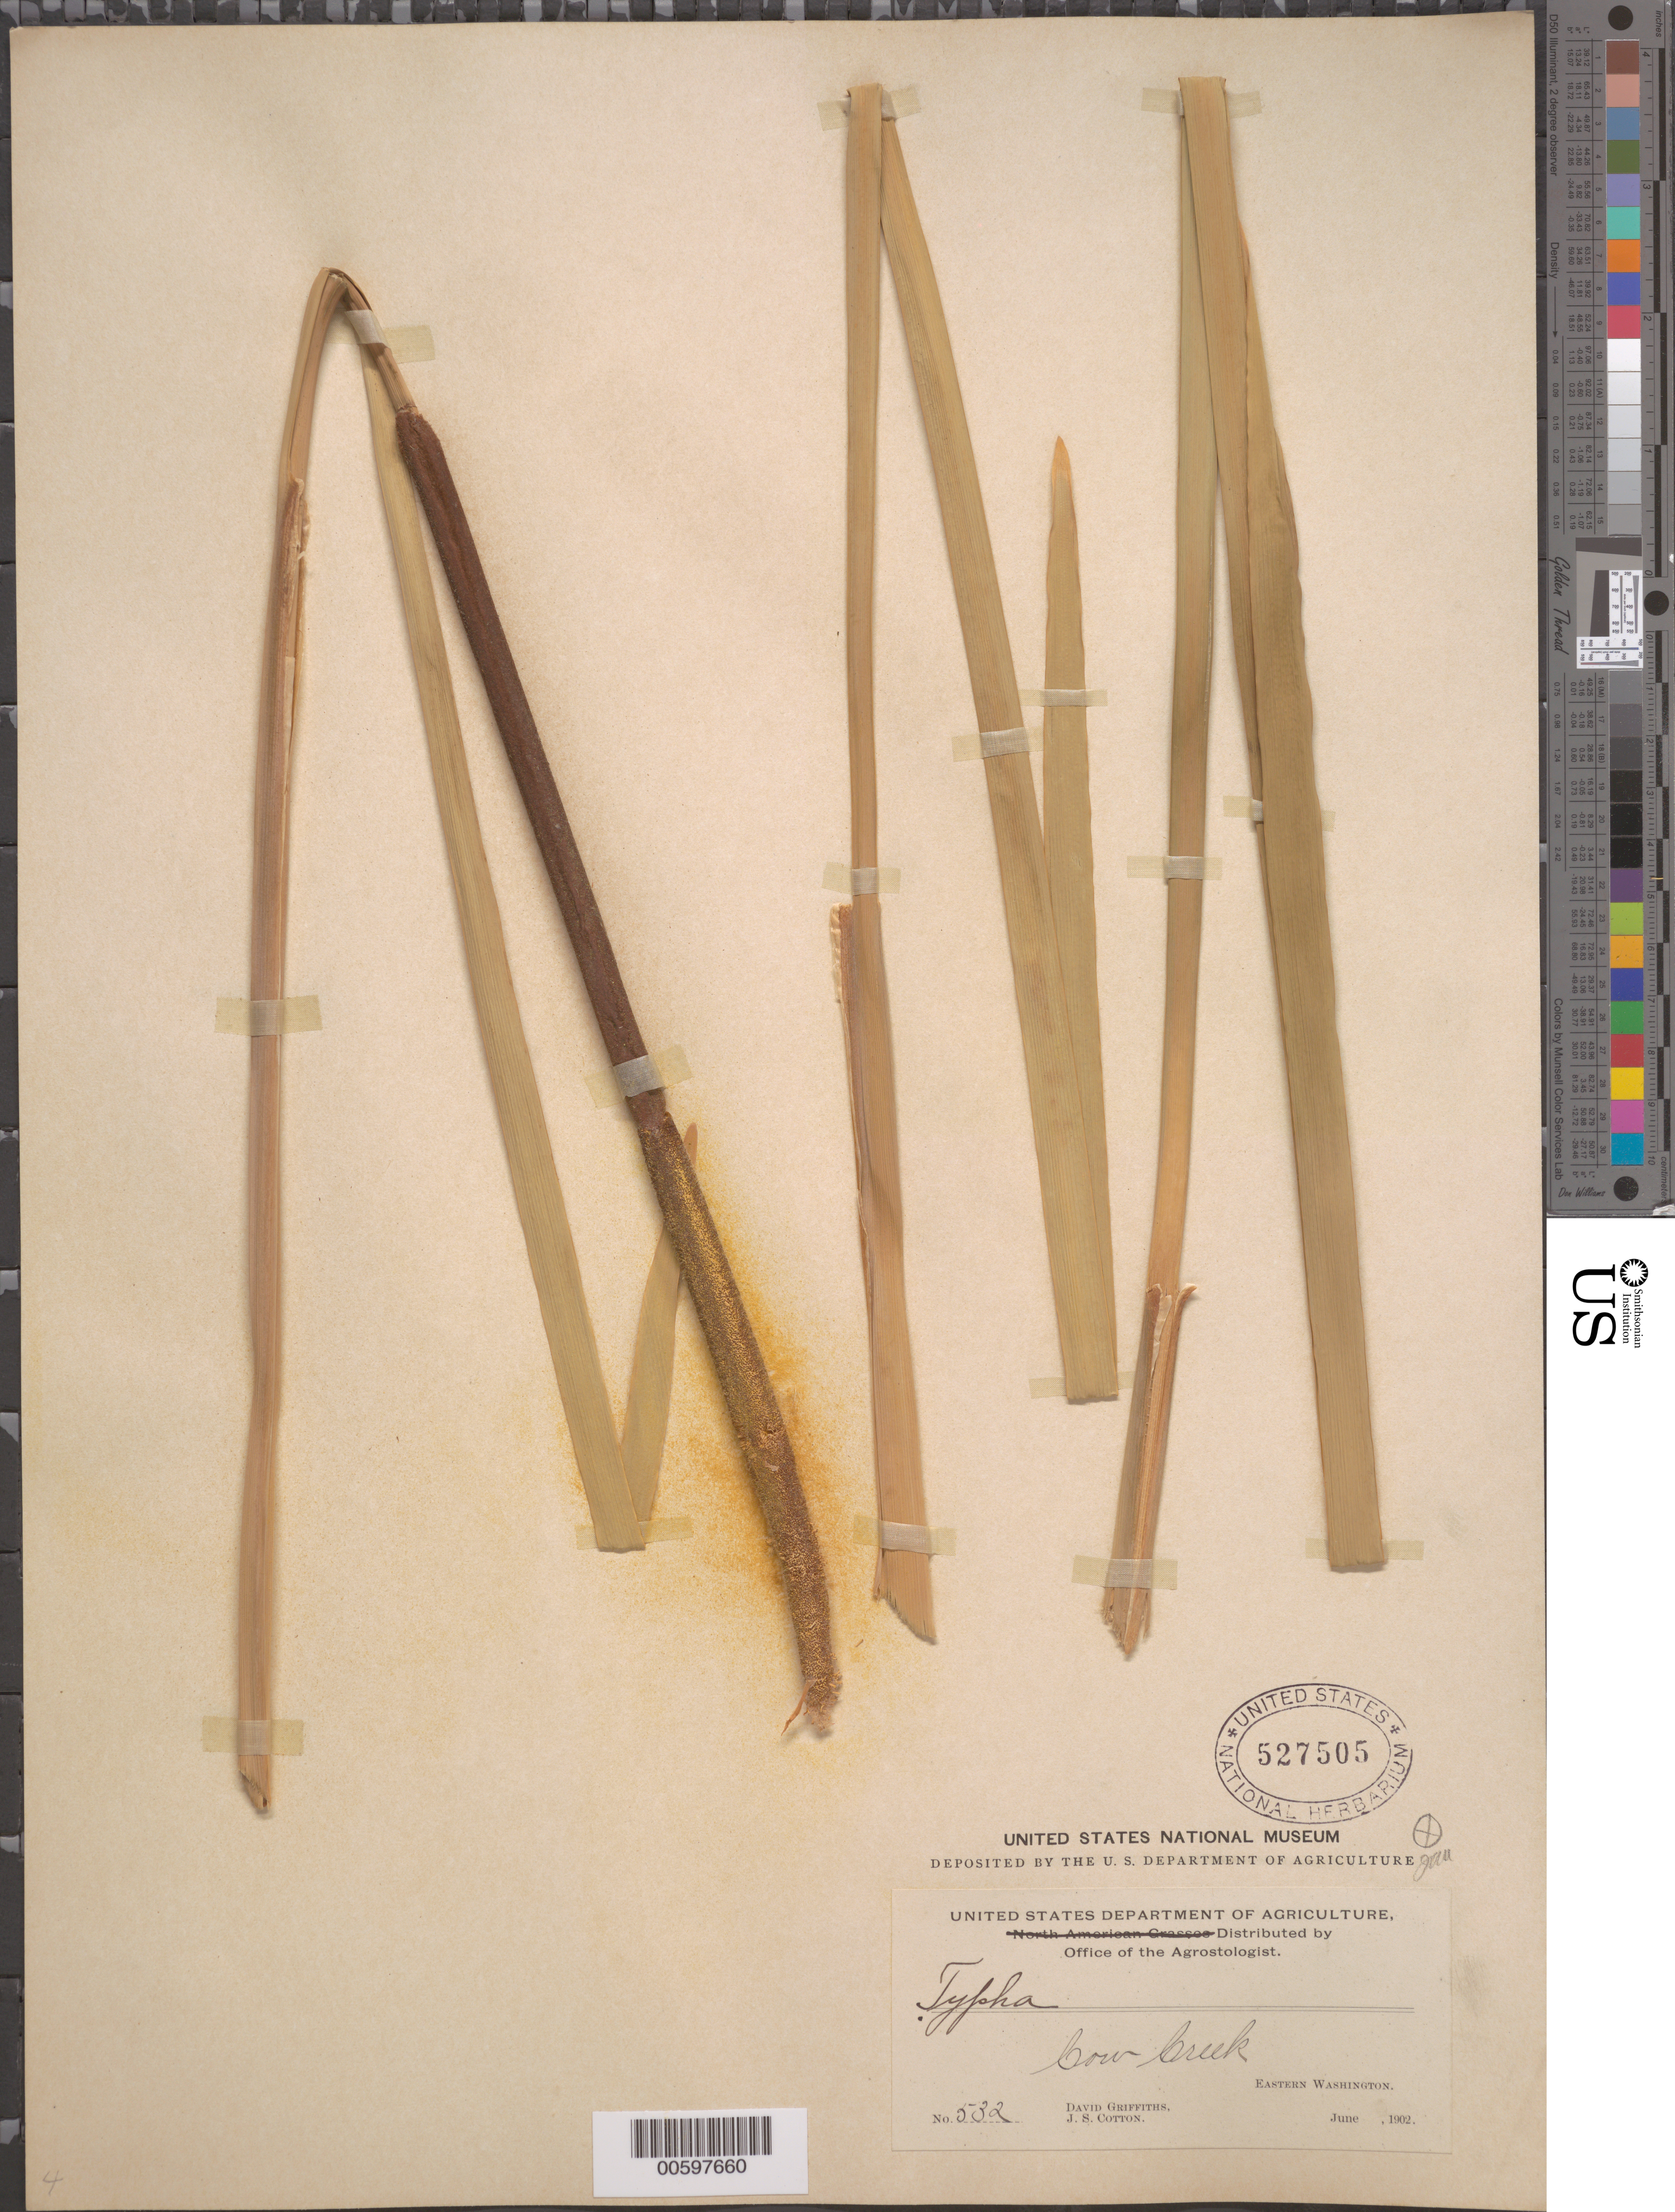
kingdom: Plantae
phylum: Tracheophyta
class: Liliopsida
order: Poales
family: Typhaceae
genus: Typha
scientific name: Typha latifolia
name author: L.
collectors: D. Griffiths & J. S. Cotton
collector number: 532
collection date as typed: Jun 1902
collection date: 1902-06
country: United States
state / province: Washington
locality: Cow Creek, Eastern Washington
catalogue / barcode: US 527505